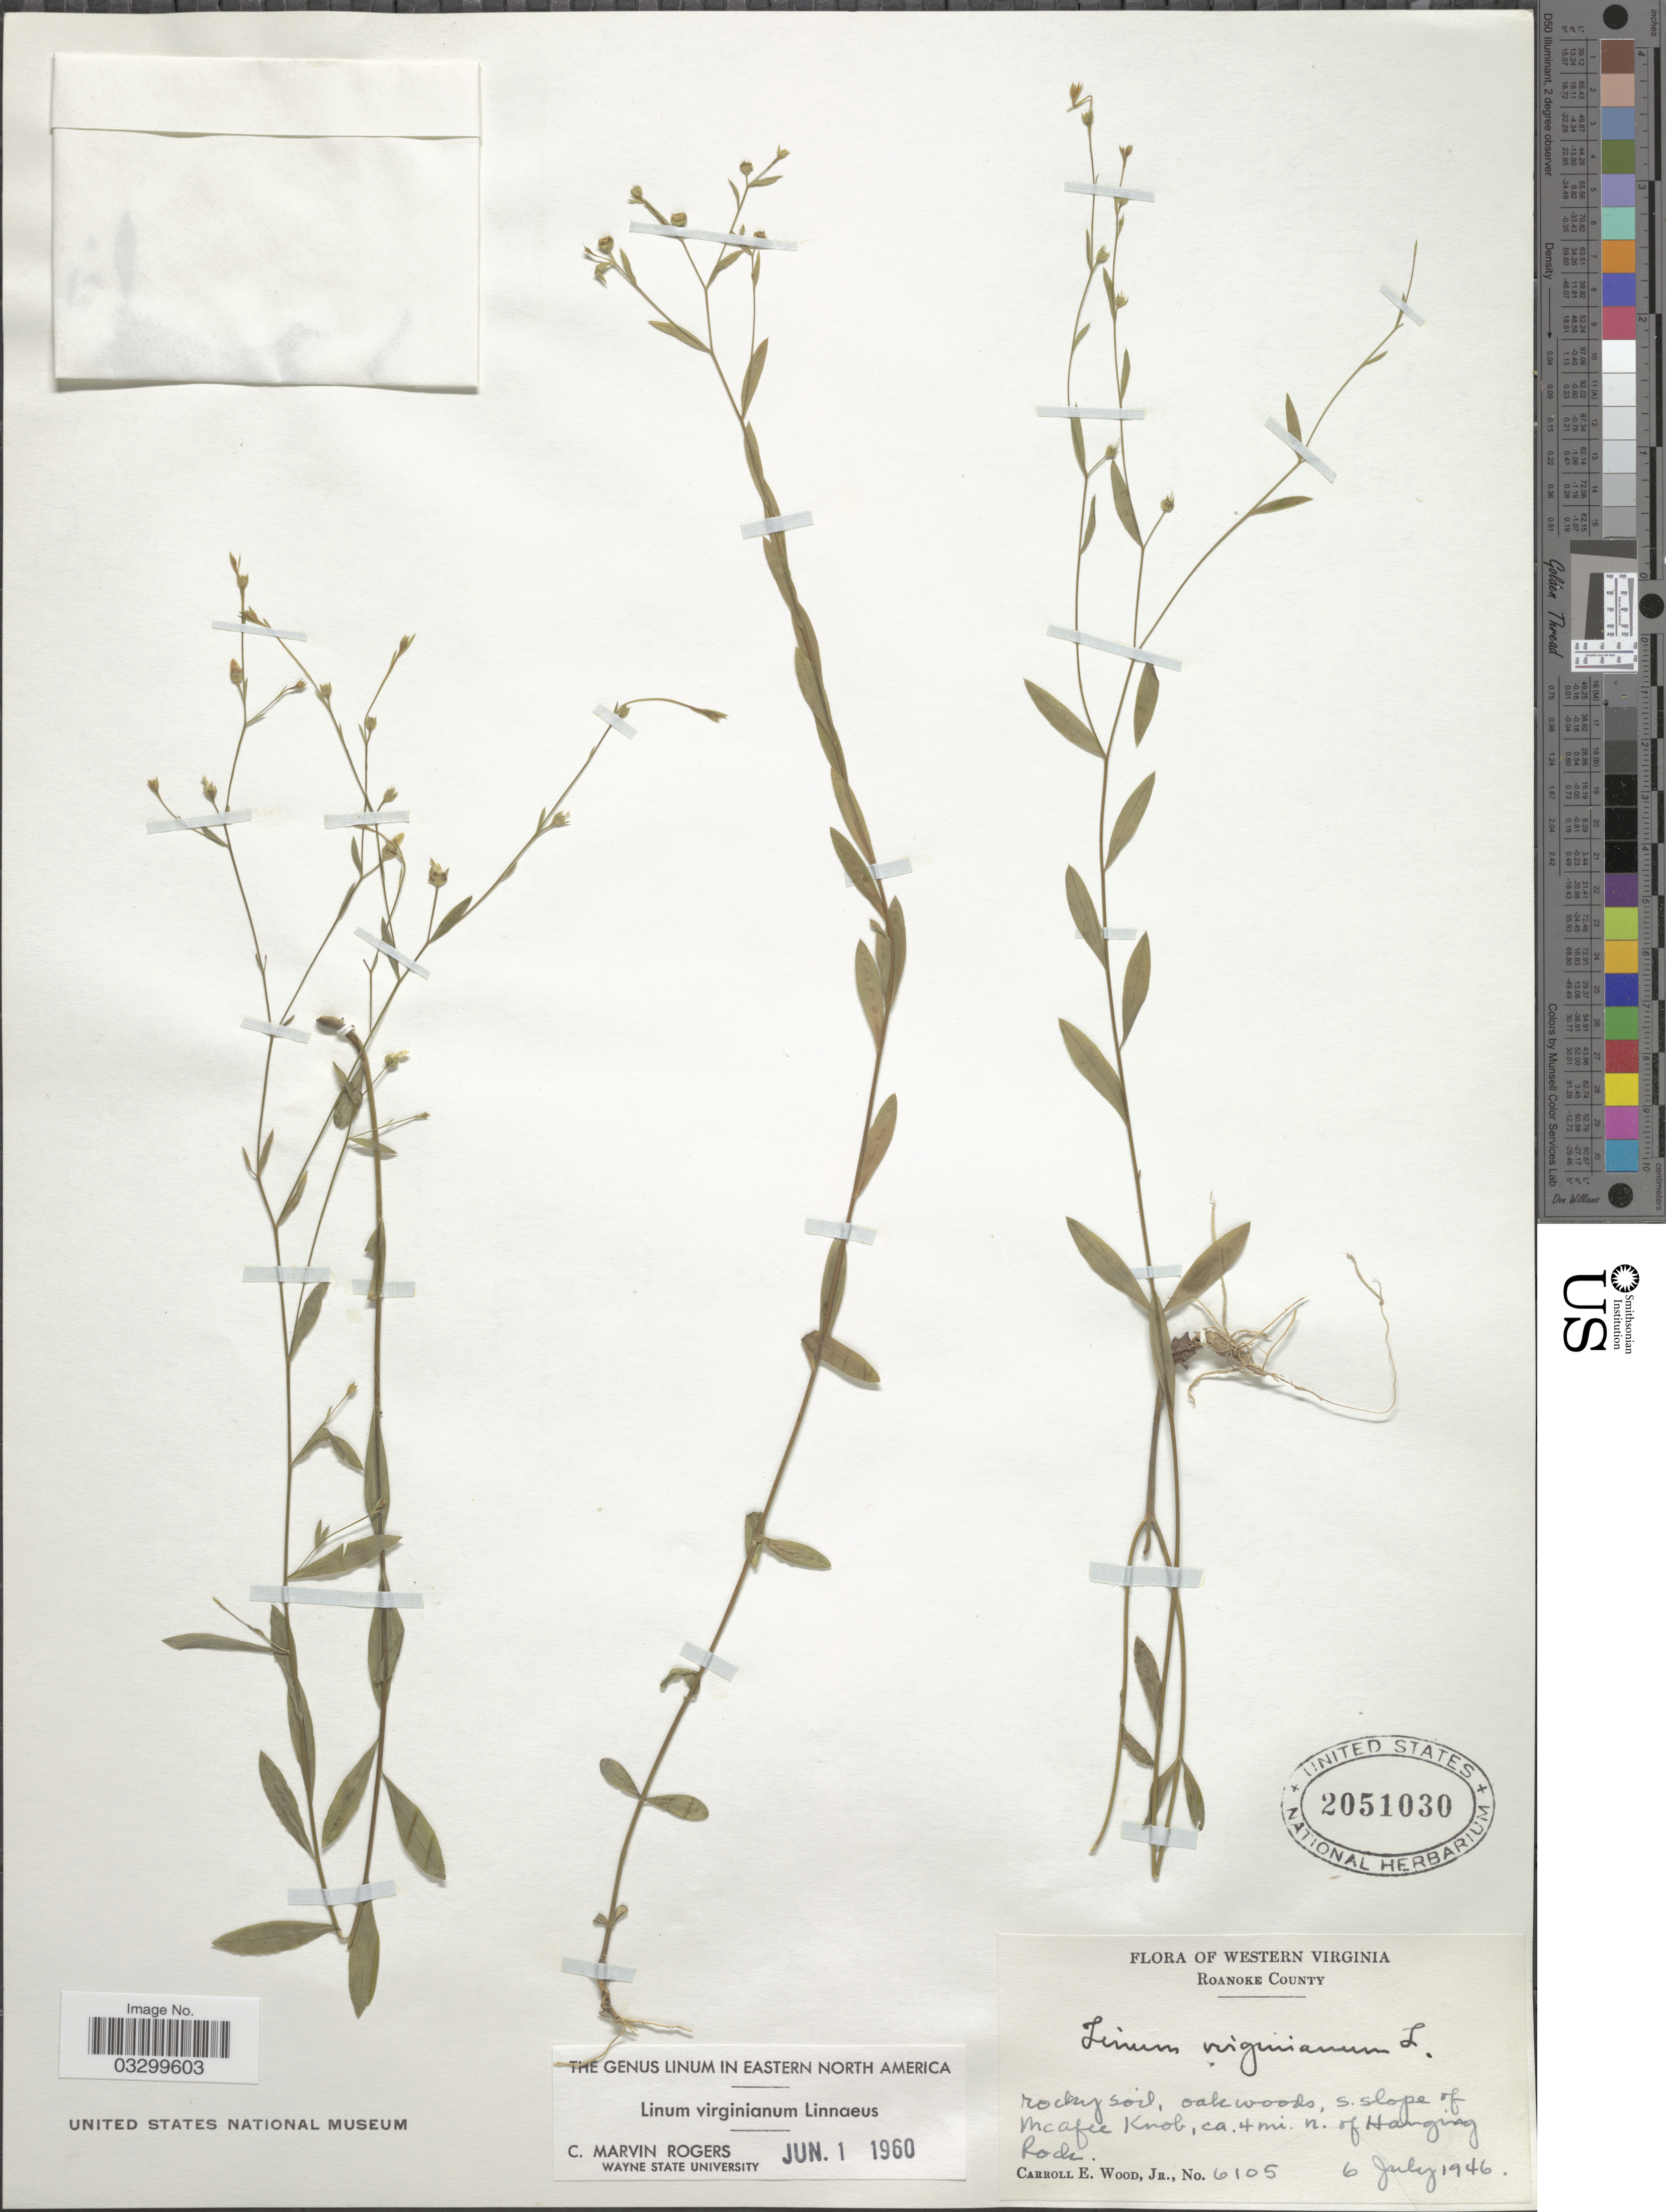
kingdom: Plantae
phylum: Tracheophyta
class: Magnoliopsida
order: Malpighiales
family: Linaceae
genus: Linum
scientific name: Linum virginianum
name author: L.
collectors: C. Wood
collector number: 6105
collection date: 1946-07-06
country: United States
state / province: Virginia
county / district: Roanoke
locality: Western Virginia, Roanoke County, s. slope of McAfee Knob, ca. 4 mi. N. of Hanging Rock.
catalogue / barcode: US 2051030